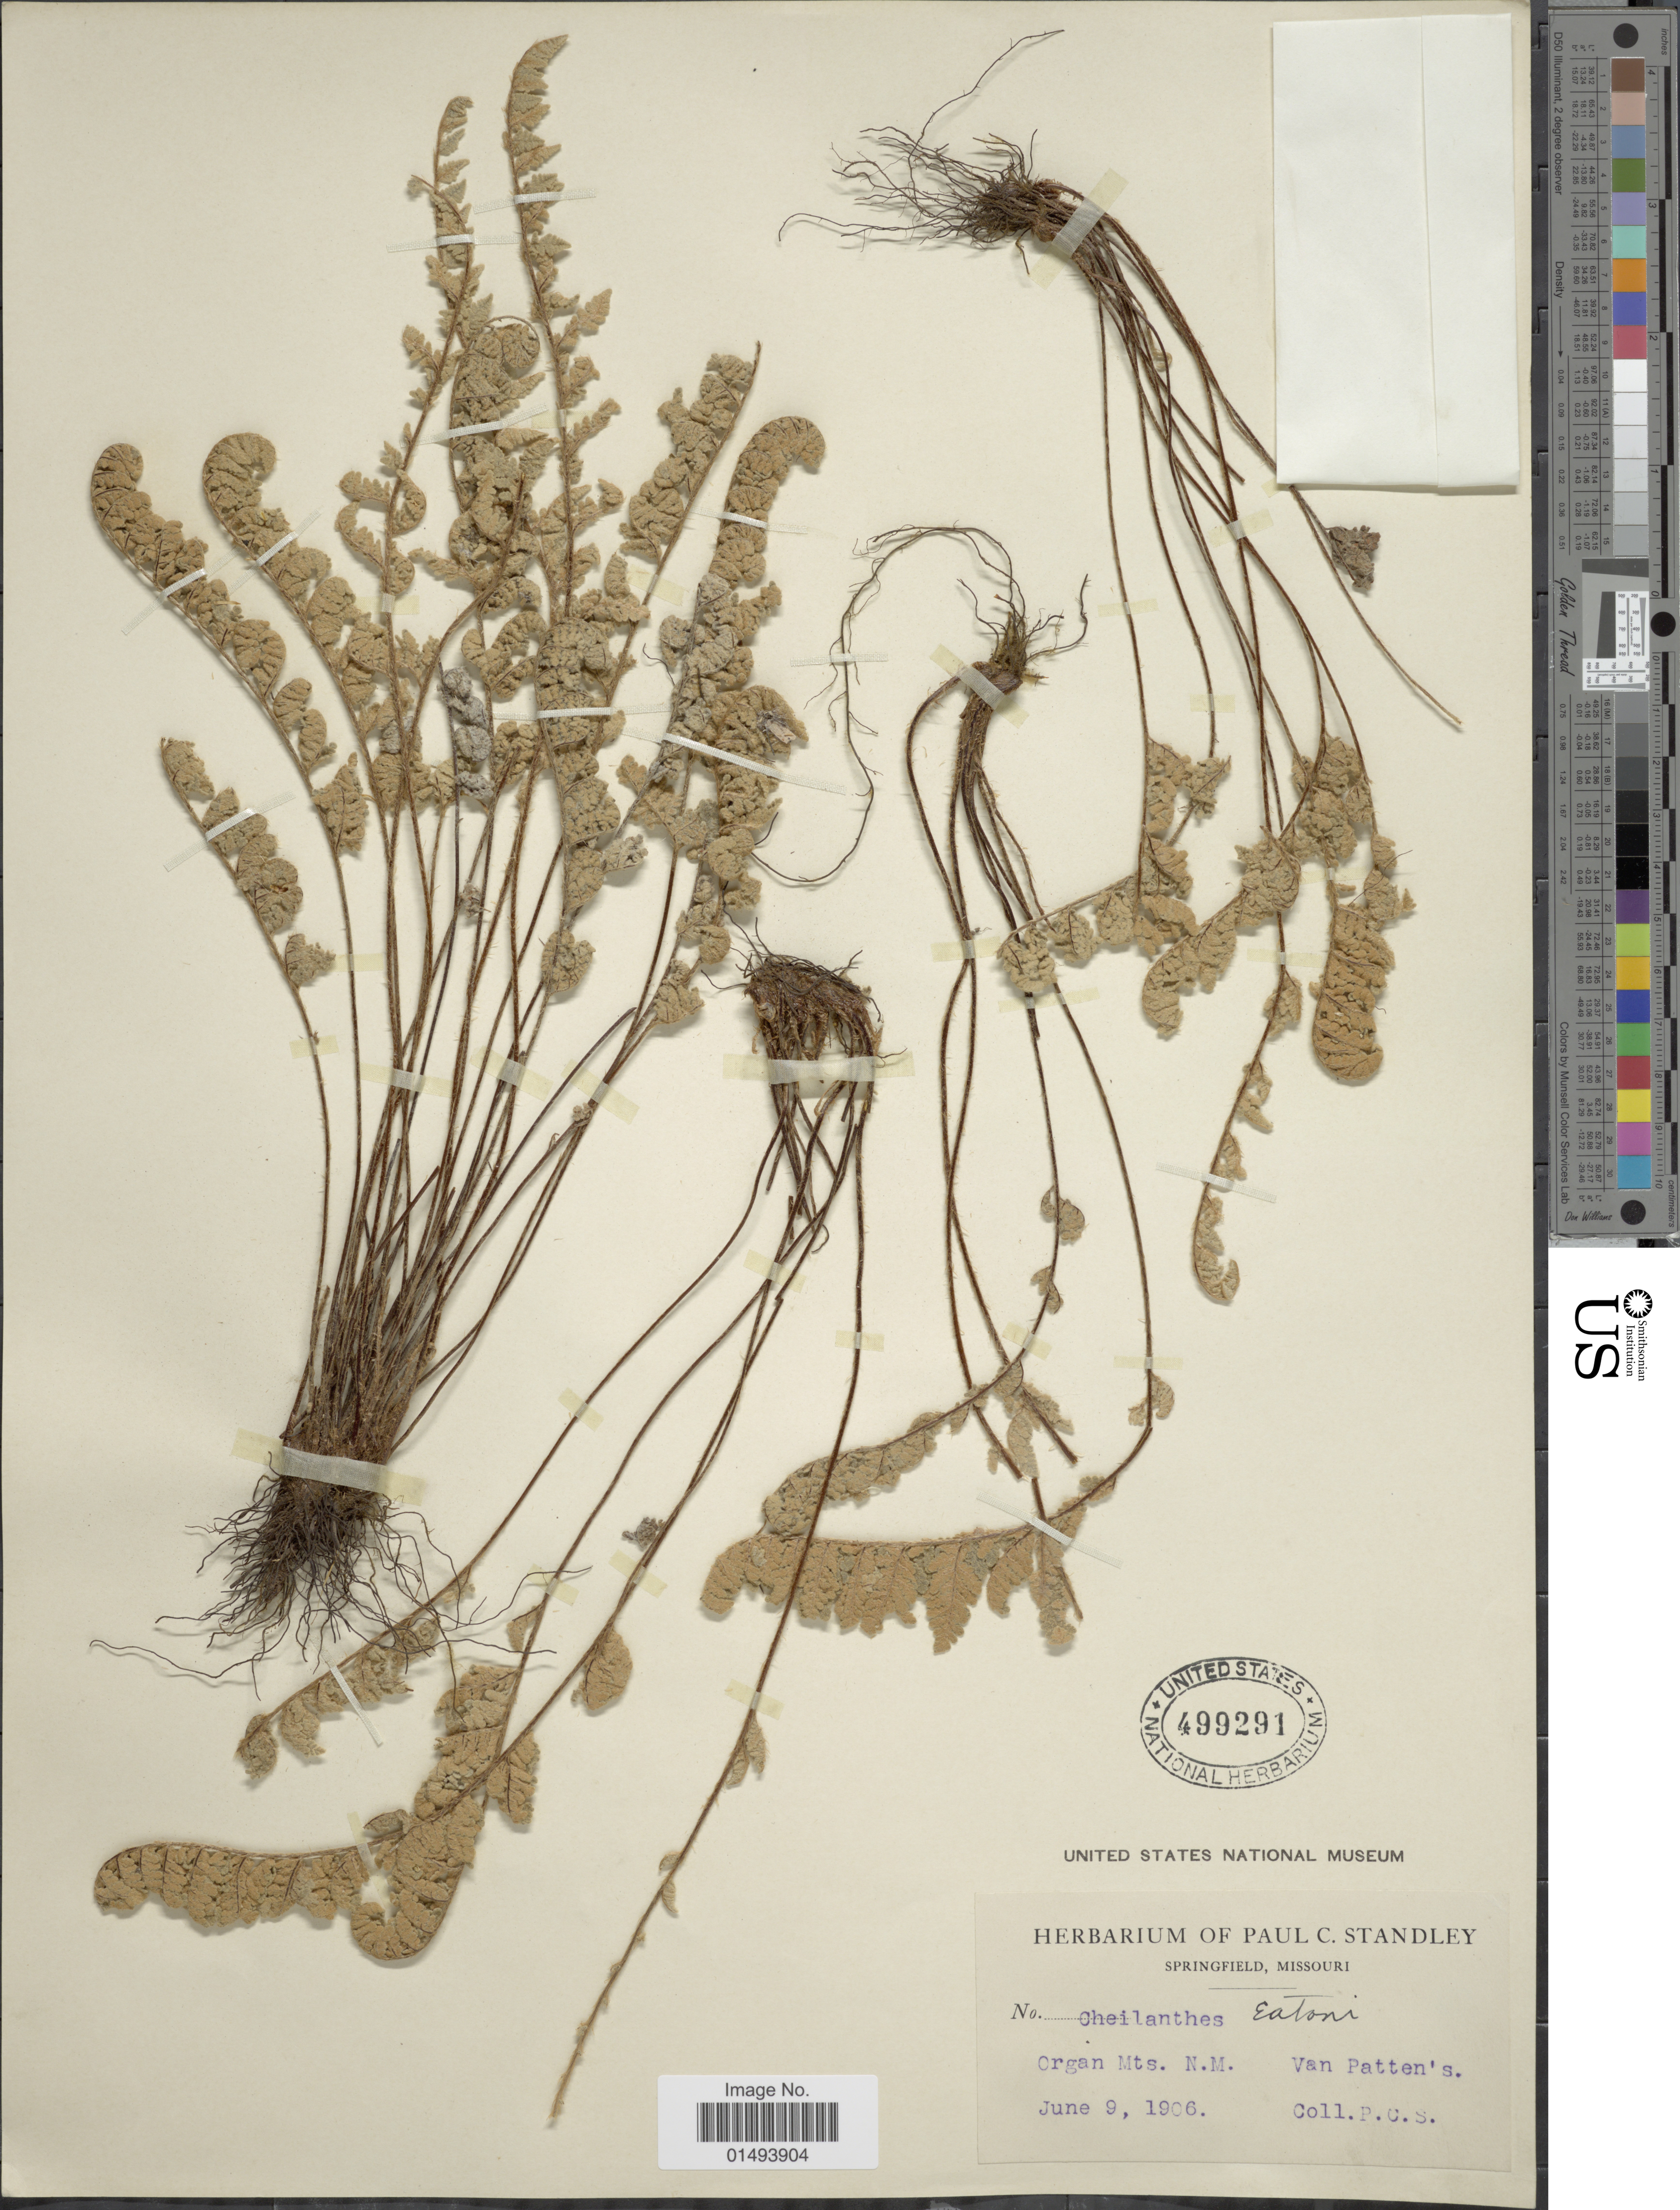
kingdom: Plantae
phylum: Tracheophyta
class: Polypodiopsida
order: Polypodiales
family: Pteridaceae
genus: Myriopteris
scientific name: Myriopteris rufa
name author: Fée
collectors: P. C. Standley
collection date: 1906-06-09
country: United States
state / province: New Mexico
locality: Springfield, Missouri, Organ Mts., Van Patten's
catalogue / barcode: US 499291